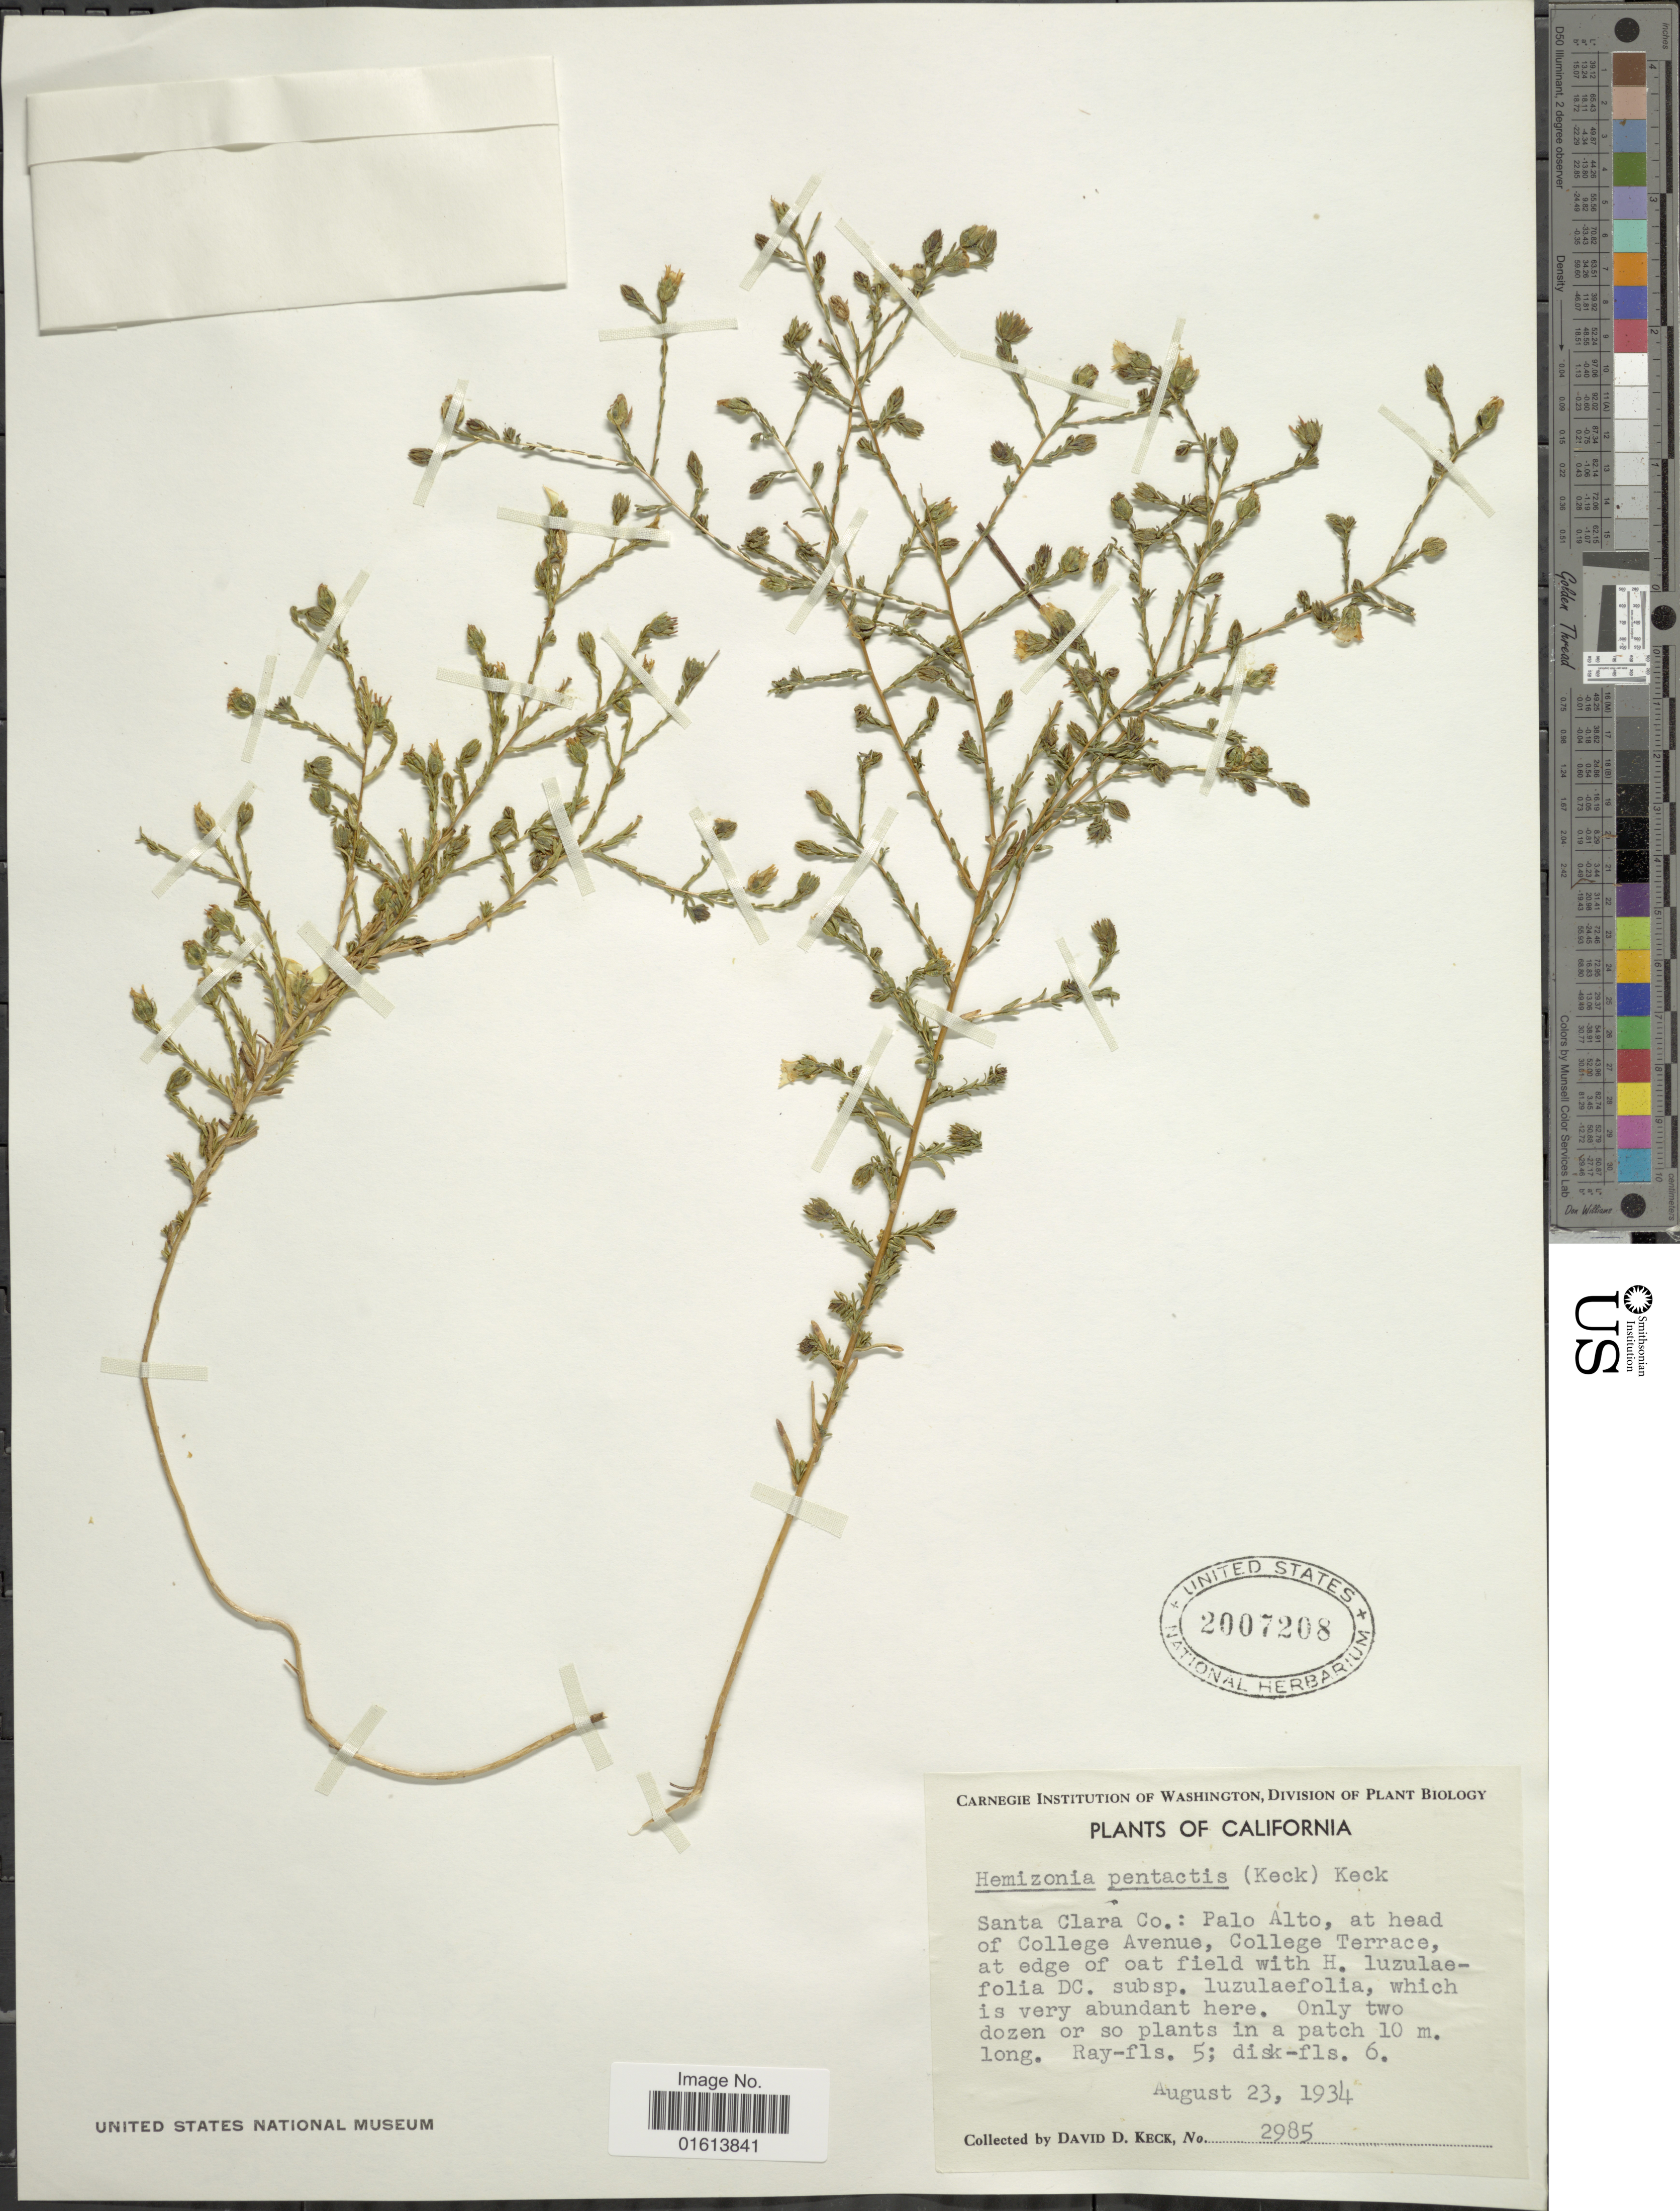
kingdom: Plantae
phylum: Tracheophyta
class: Magnoliopsida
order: Asterales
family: Asteraceae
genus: Deinandra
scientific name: Deinandra lobbii subsp. pentactis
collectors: D. D. Keck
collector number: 2985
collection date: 1934-08-23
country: United States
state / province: California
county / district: Santa Clara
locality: California. Santa Clara Co.: Palo Alto, at head of College Avenue, College Terrace, at edge of oat field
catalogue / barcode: US 2007208